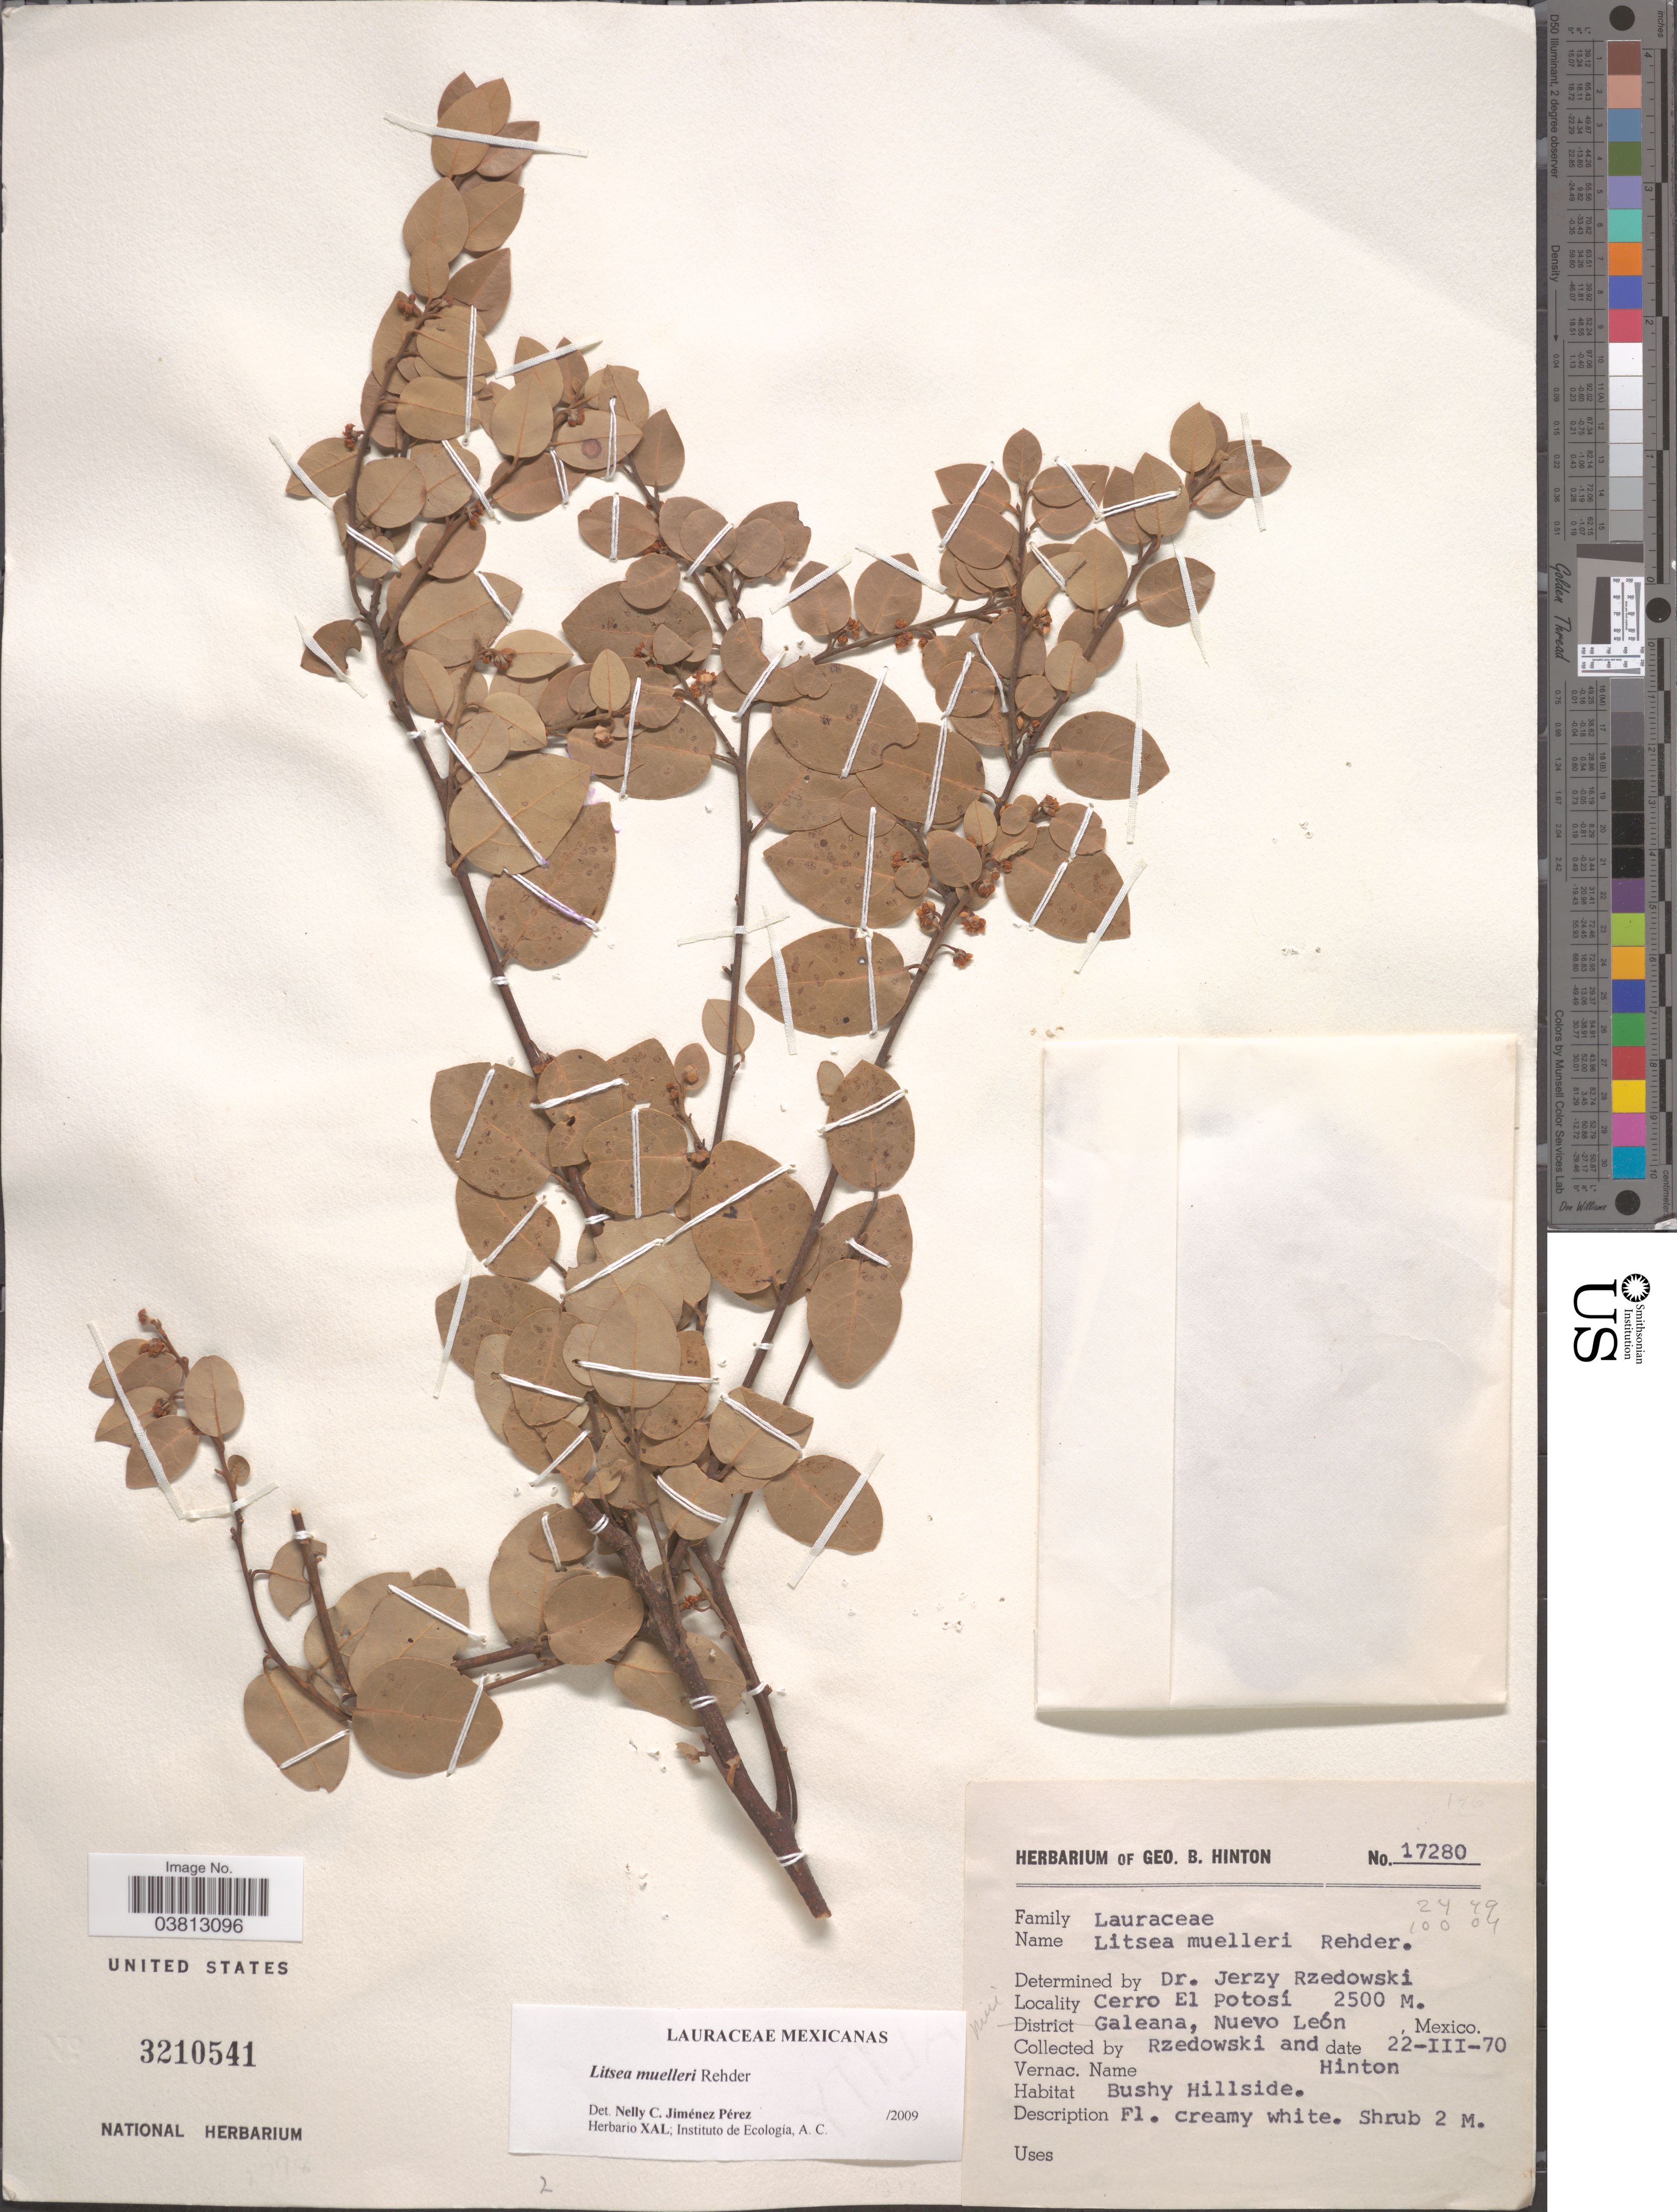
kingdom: Plantae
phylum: Tracheophyta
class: Magnoliopsida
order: Laurales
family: Lauraceae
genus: Litsea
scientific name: Litsea muelleri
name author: Rehder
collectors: Rzedowski, -- & -- Hinton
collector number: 17280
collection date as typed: Transcribed d/m/y: 22/3/70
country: Mexico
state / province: Nuevo León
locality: Cerro El Potosí. District Galeana.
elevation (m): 2500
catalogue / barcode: US 3210541